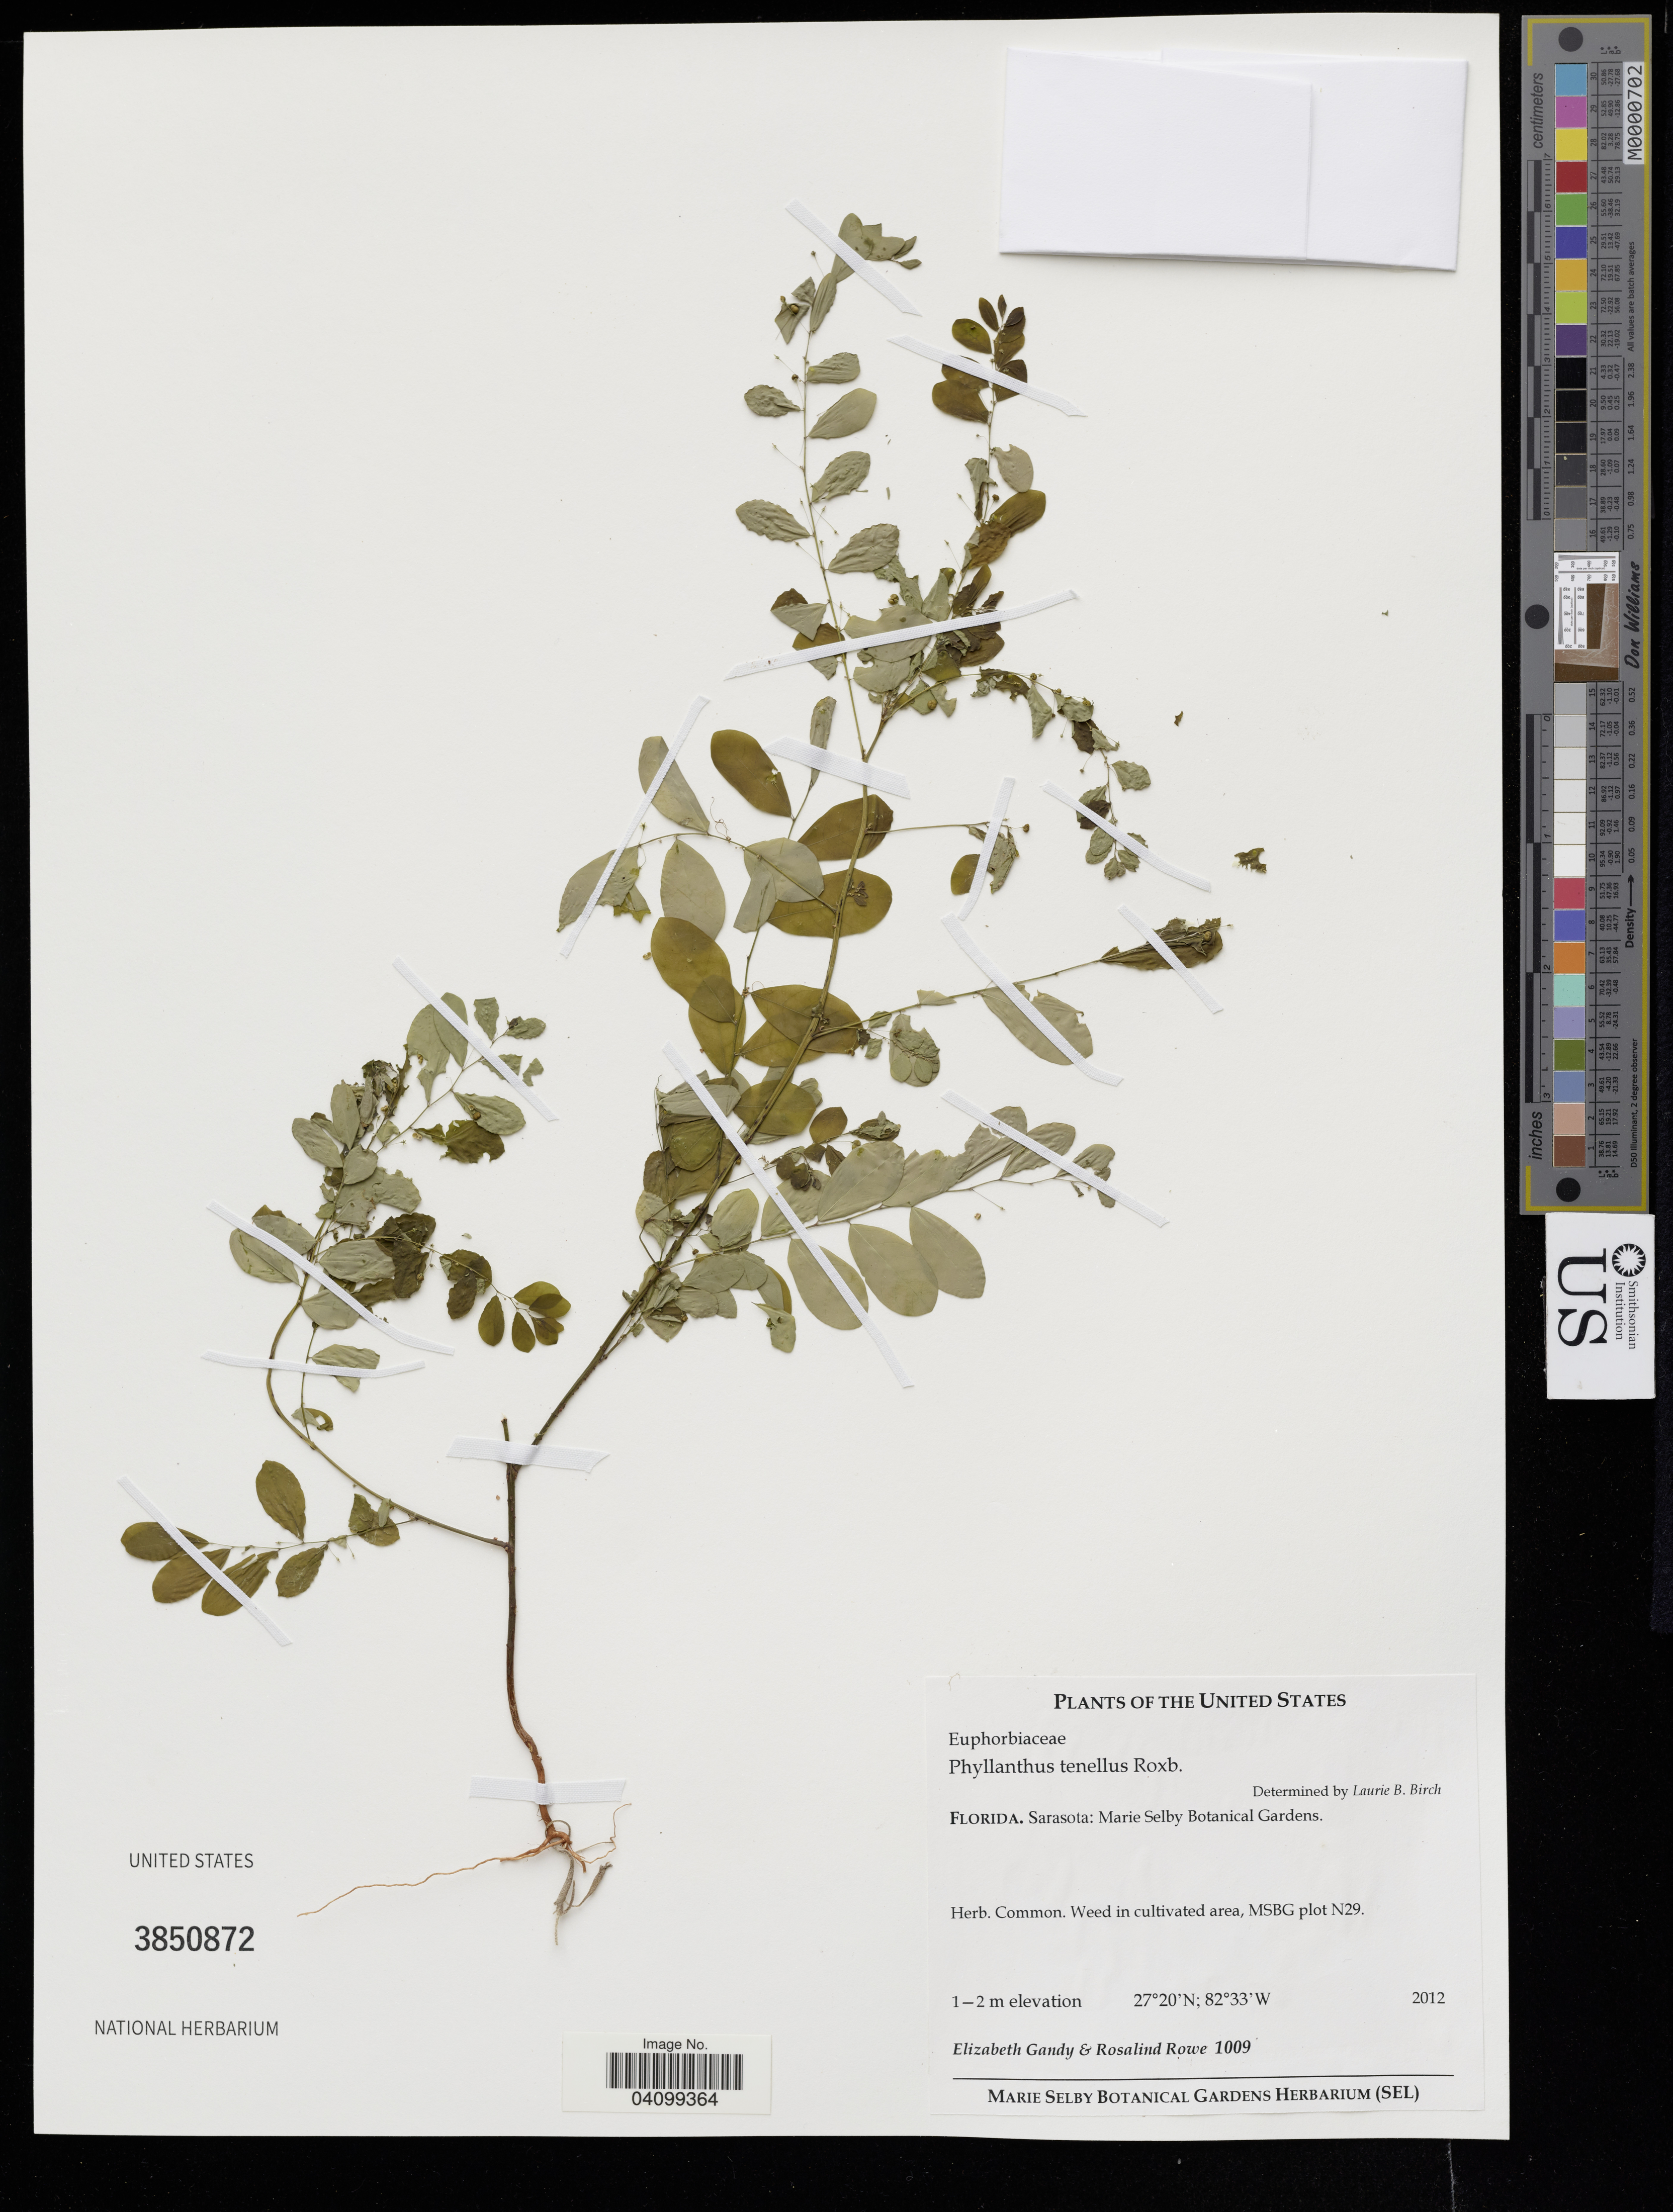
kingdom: Plantae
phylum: Tracheophyta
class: Magnoliopsida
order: Malpighiales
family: Phyllanthaceae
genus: Phyllanthus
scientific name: Phyllanthus tenellus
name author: Roxb.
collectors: E. Gandy & R. Rowe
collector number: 1009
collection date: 2012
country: United States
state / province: Florida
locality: Sarasota: Marie Selby Botanical Gardens.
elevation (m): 1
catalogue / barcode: US 3850872